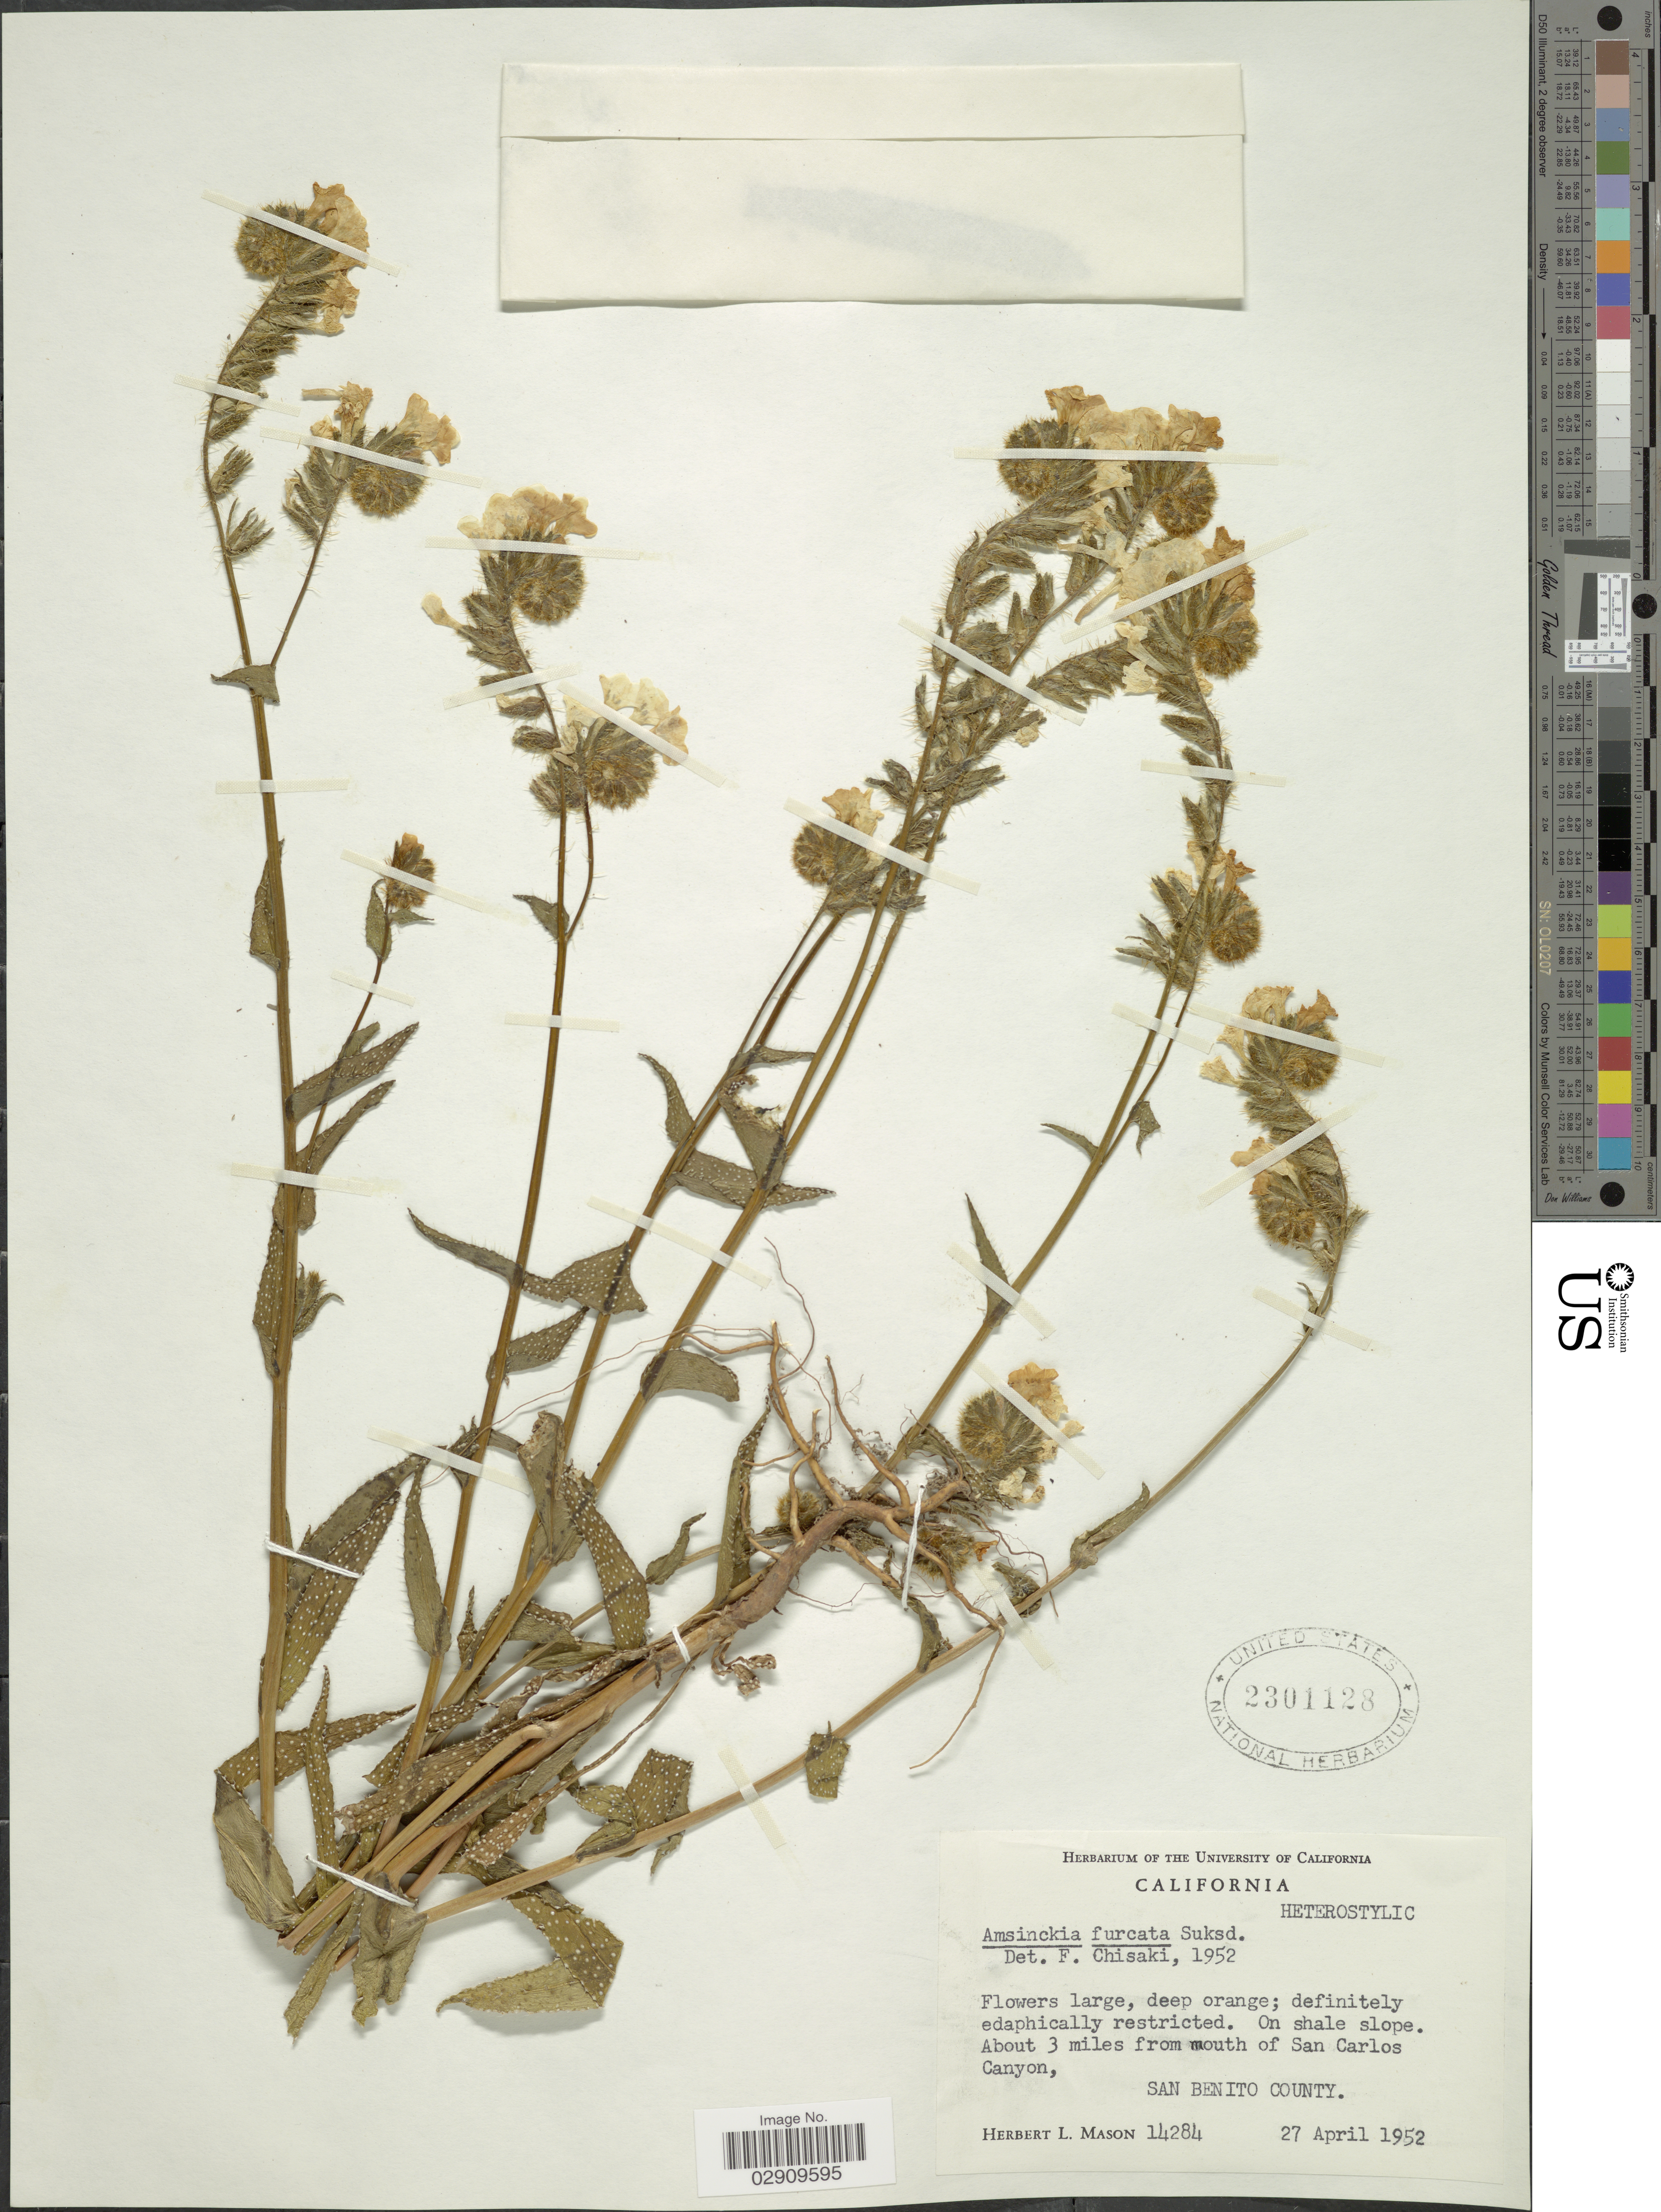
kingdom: Plantae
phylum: Tracheophyta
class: Magnoliopsida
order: Boraginales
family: Boraginaceae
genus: Amsinckia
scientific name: Amsinckia vernicosa var. furcata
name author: (Suksd.) Hoover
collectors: H. L. Mason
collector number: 14284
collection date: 1952-04-27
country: United States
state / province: California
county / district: San Benito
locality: About 3 miles from mouth of San Carlos Canyon, San Benito County.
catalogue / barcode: US 2301128